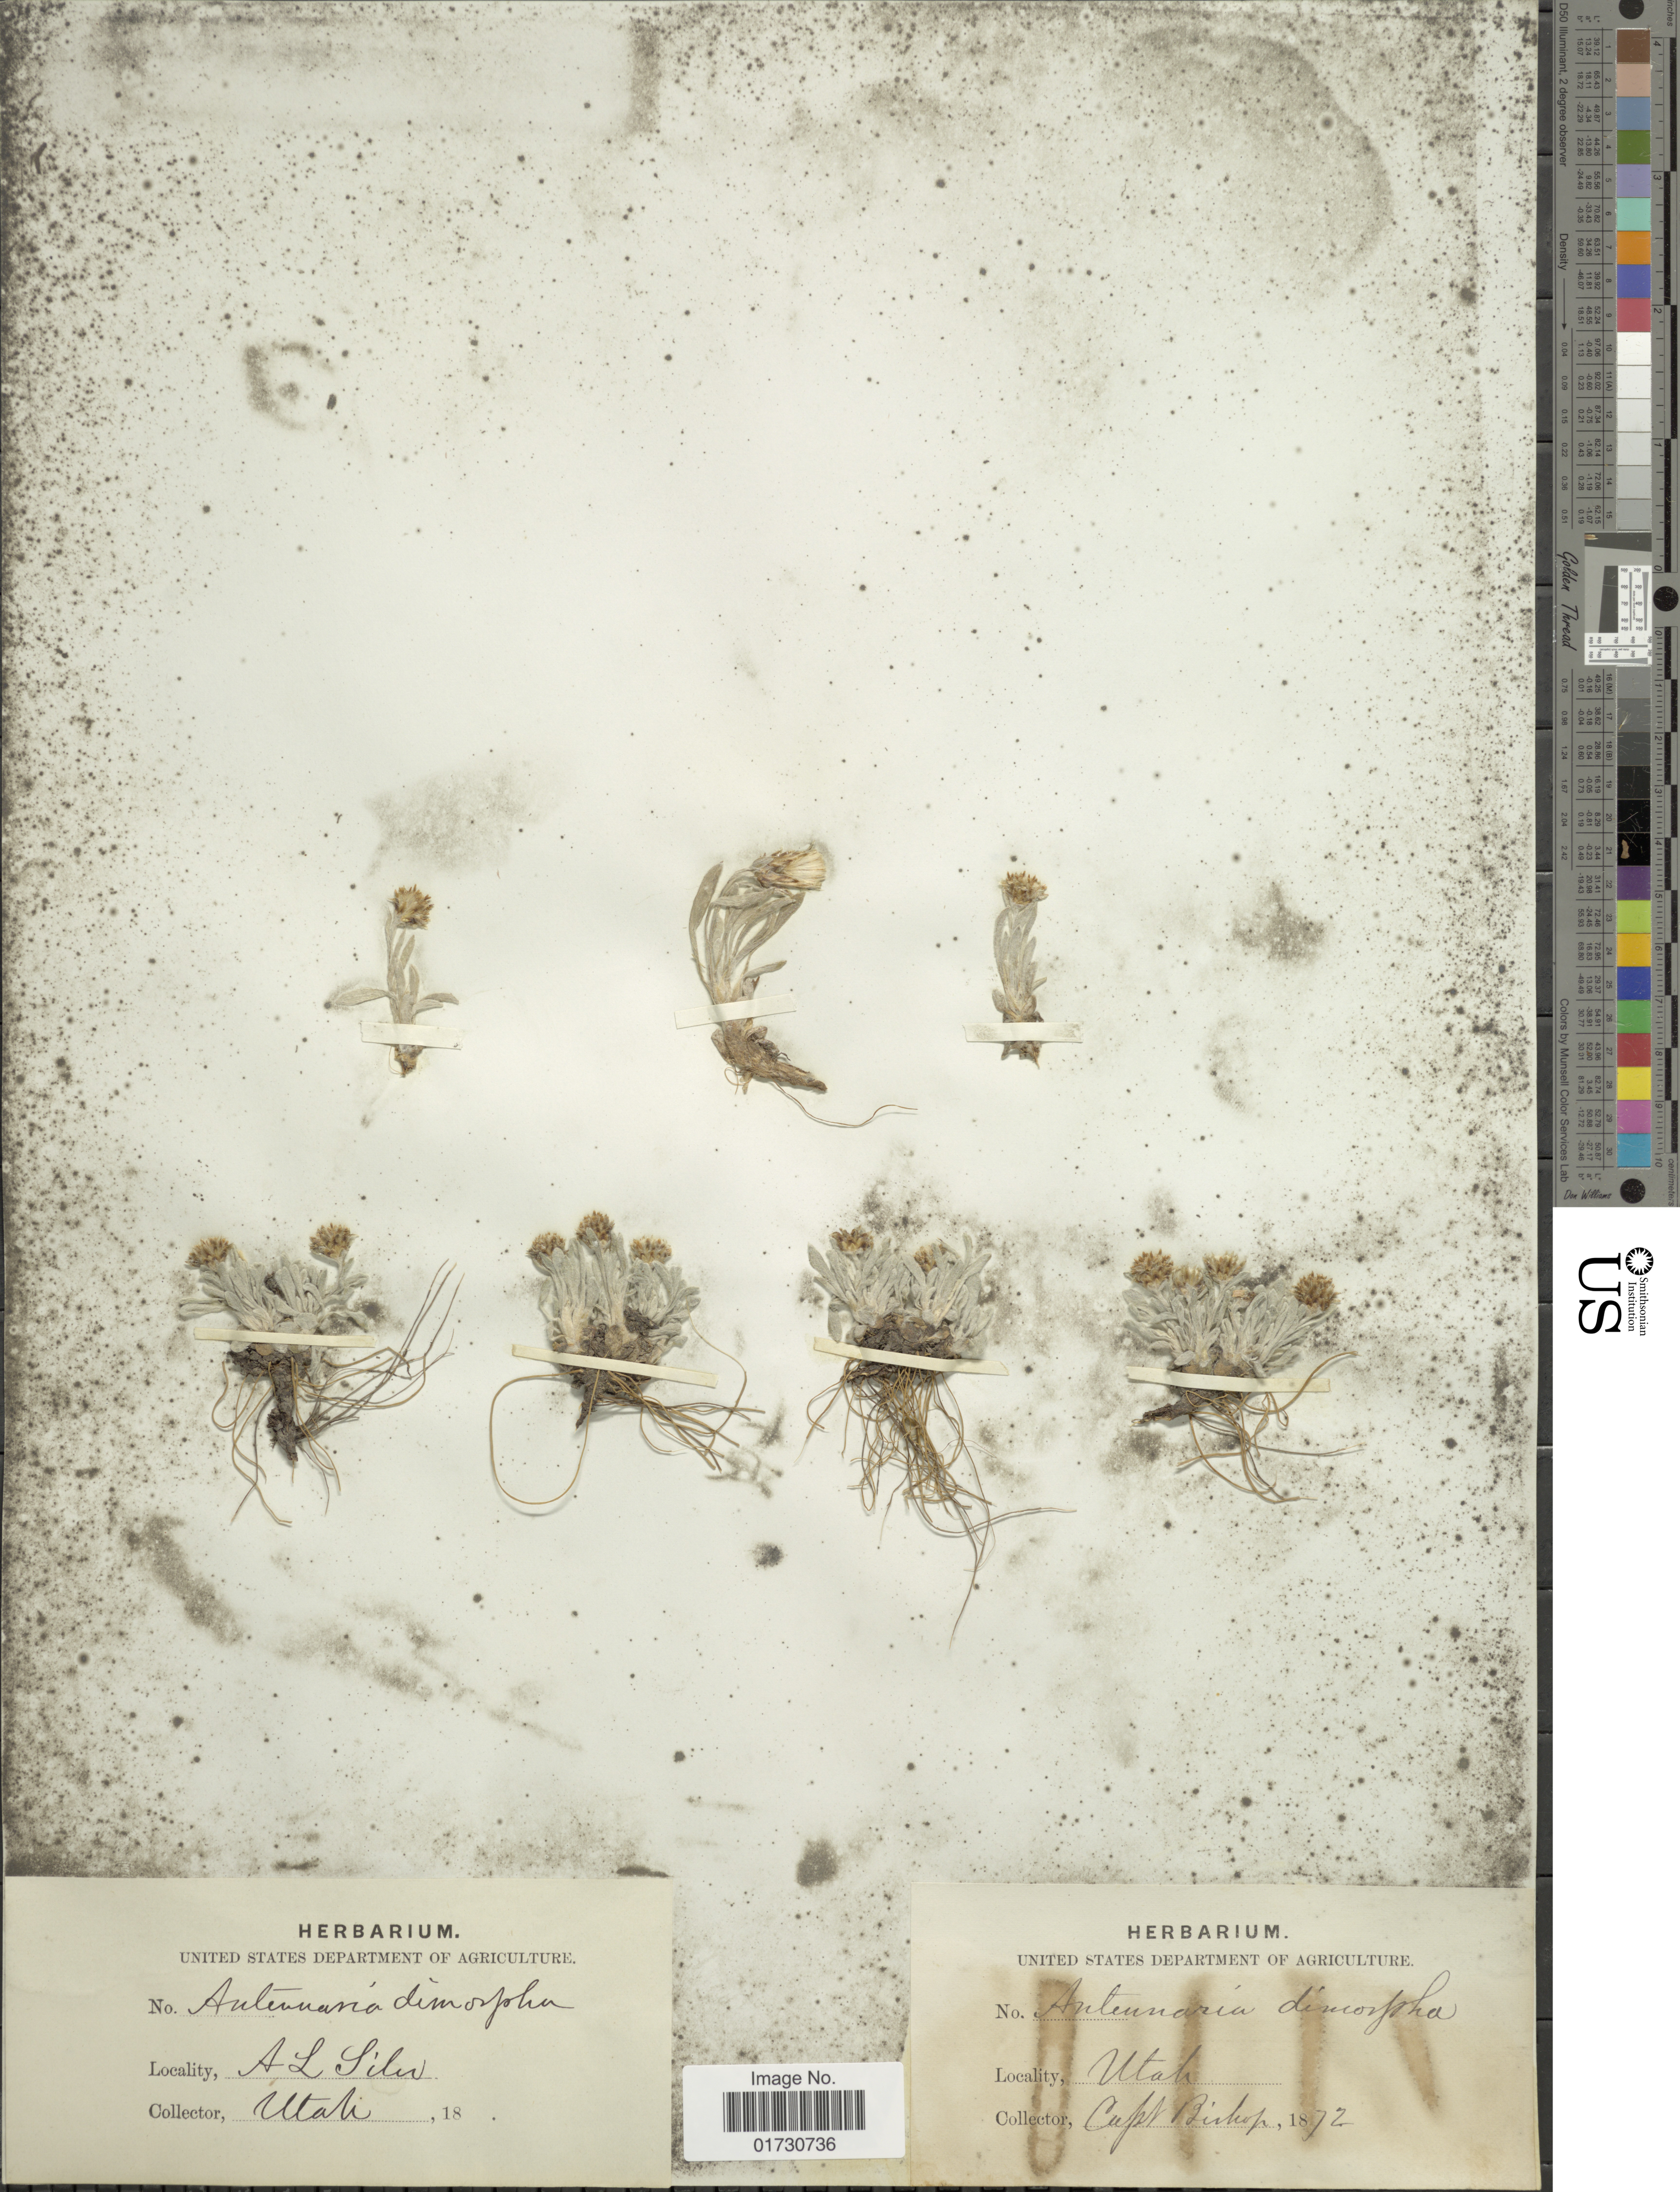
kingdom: Plantae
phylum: Tracheophyta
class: Magnoliopsida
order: Asterales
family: Asteraceae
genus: Antennaria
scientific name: Antennaria dimorpha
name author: (Nutt.) Torr. & A. Gray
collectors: F. M. Bishop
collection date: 1872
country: United States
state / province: Utah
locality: A. L. Silu